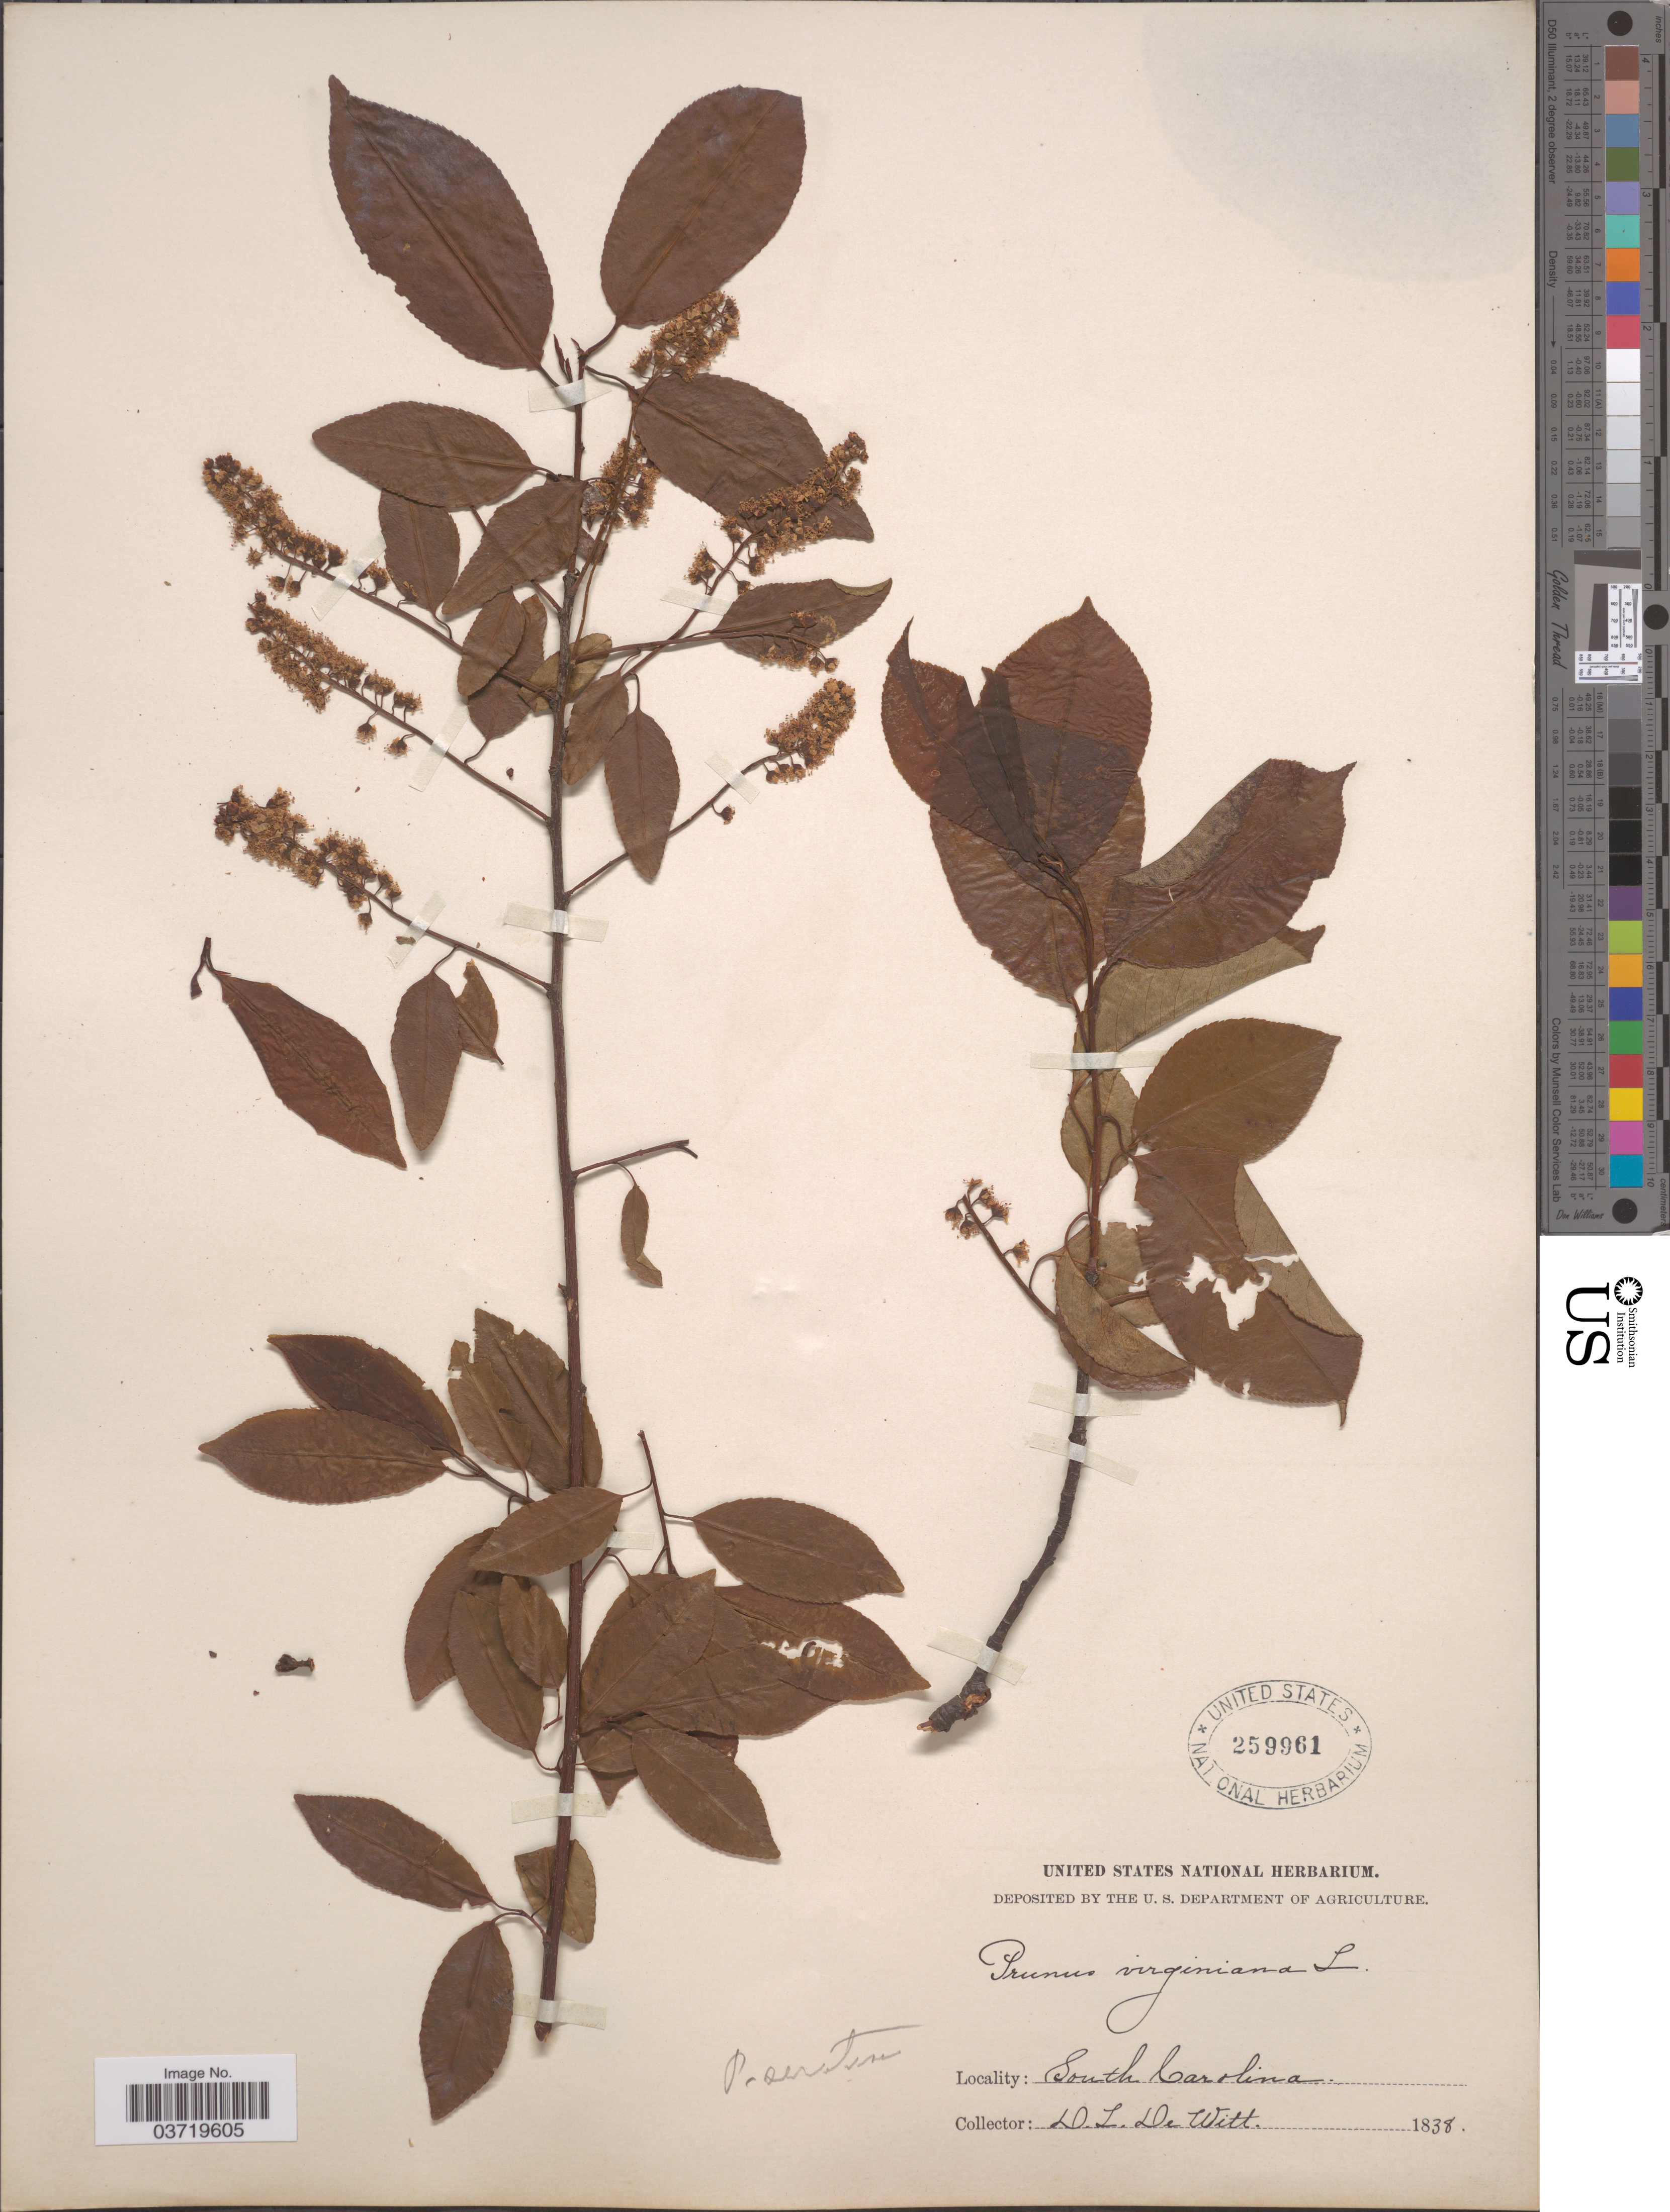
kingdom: Plantae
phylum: Tracheophyta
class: Magnoliopsida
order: Rosales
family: Rosaceae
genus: Prunus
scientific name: Prunus serotina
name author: Ehrh.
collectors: D. De Witt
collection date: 1838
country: United States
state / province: South Carolina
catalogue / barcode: US 259961